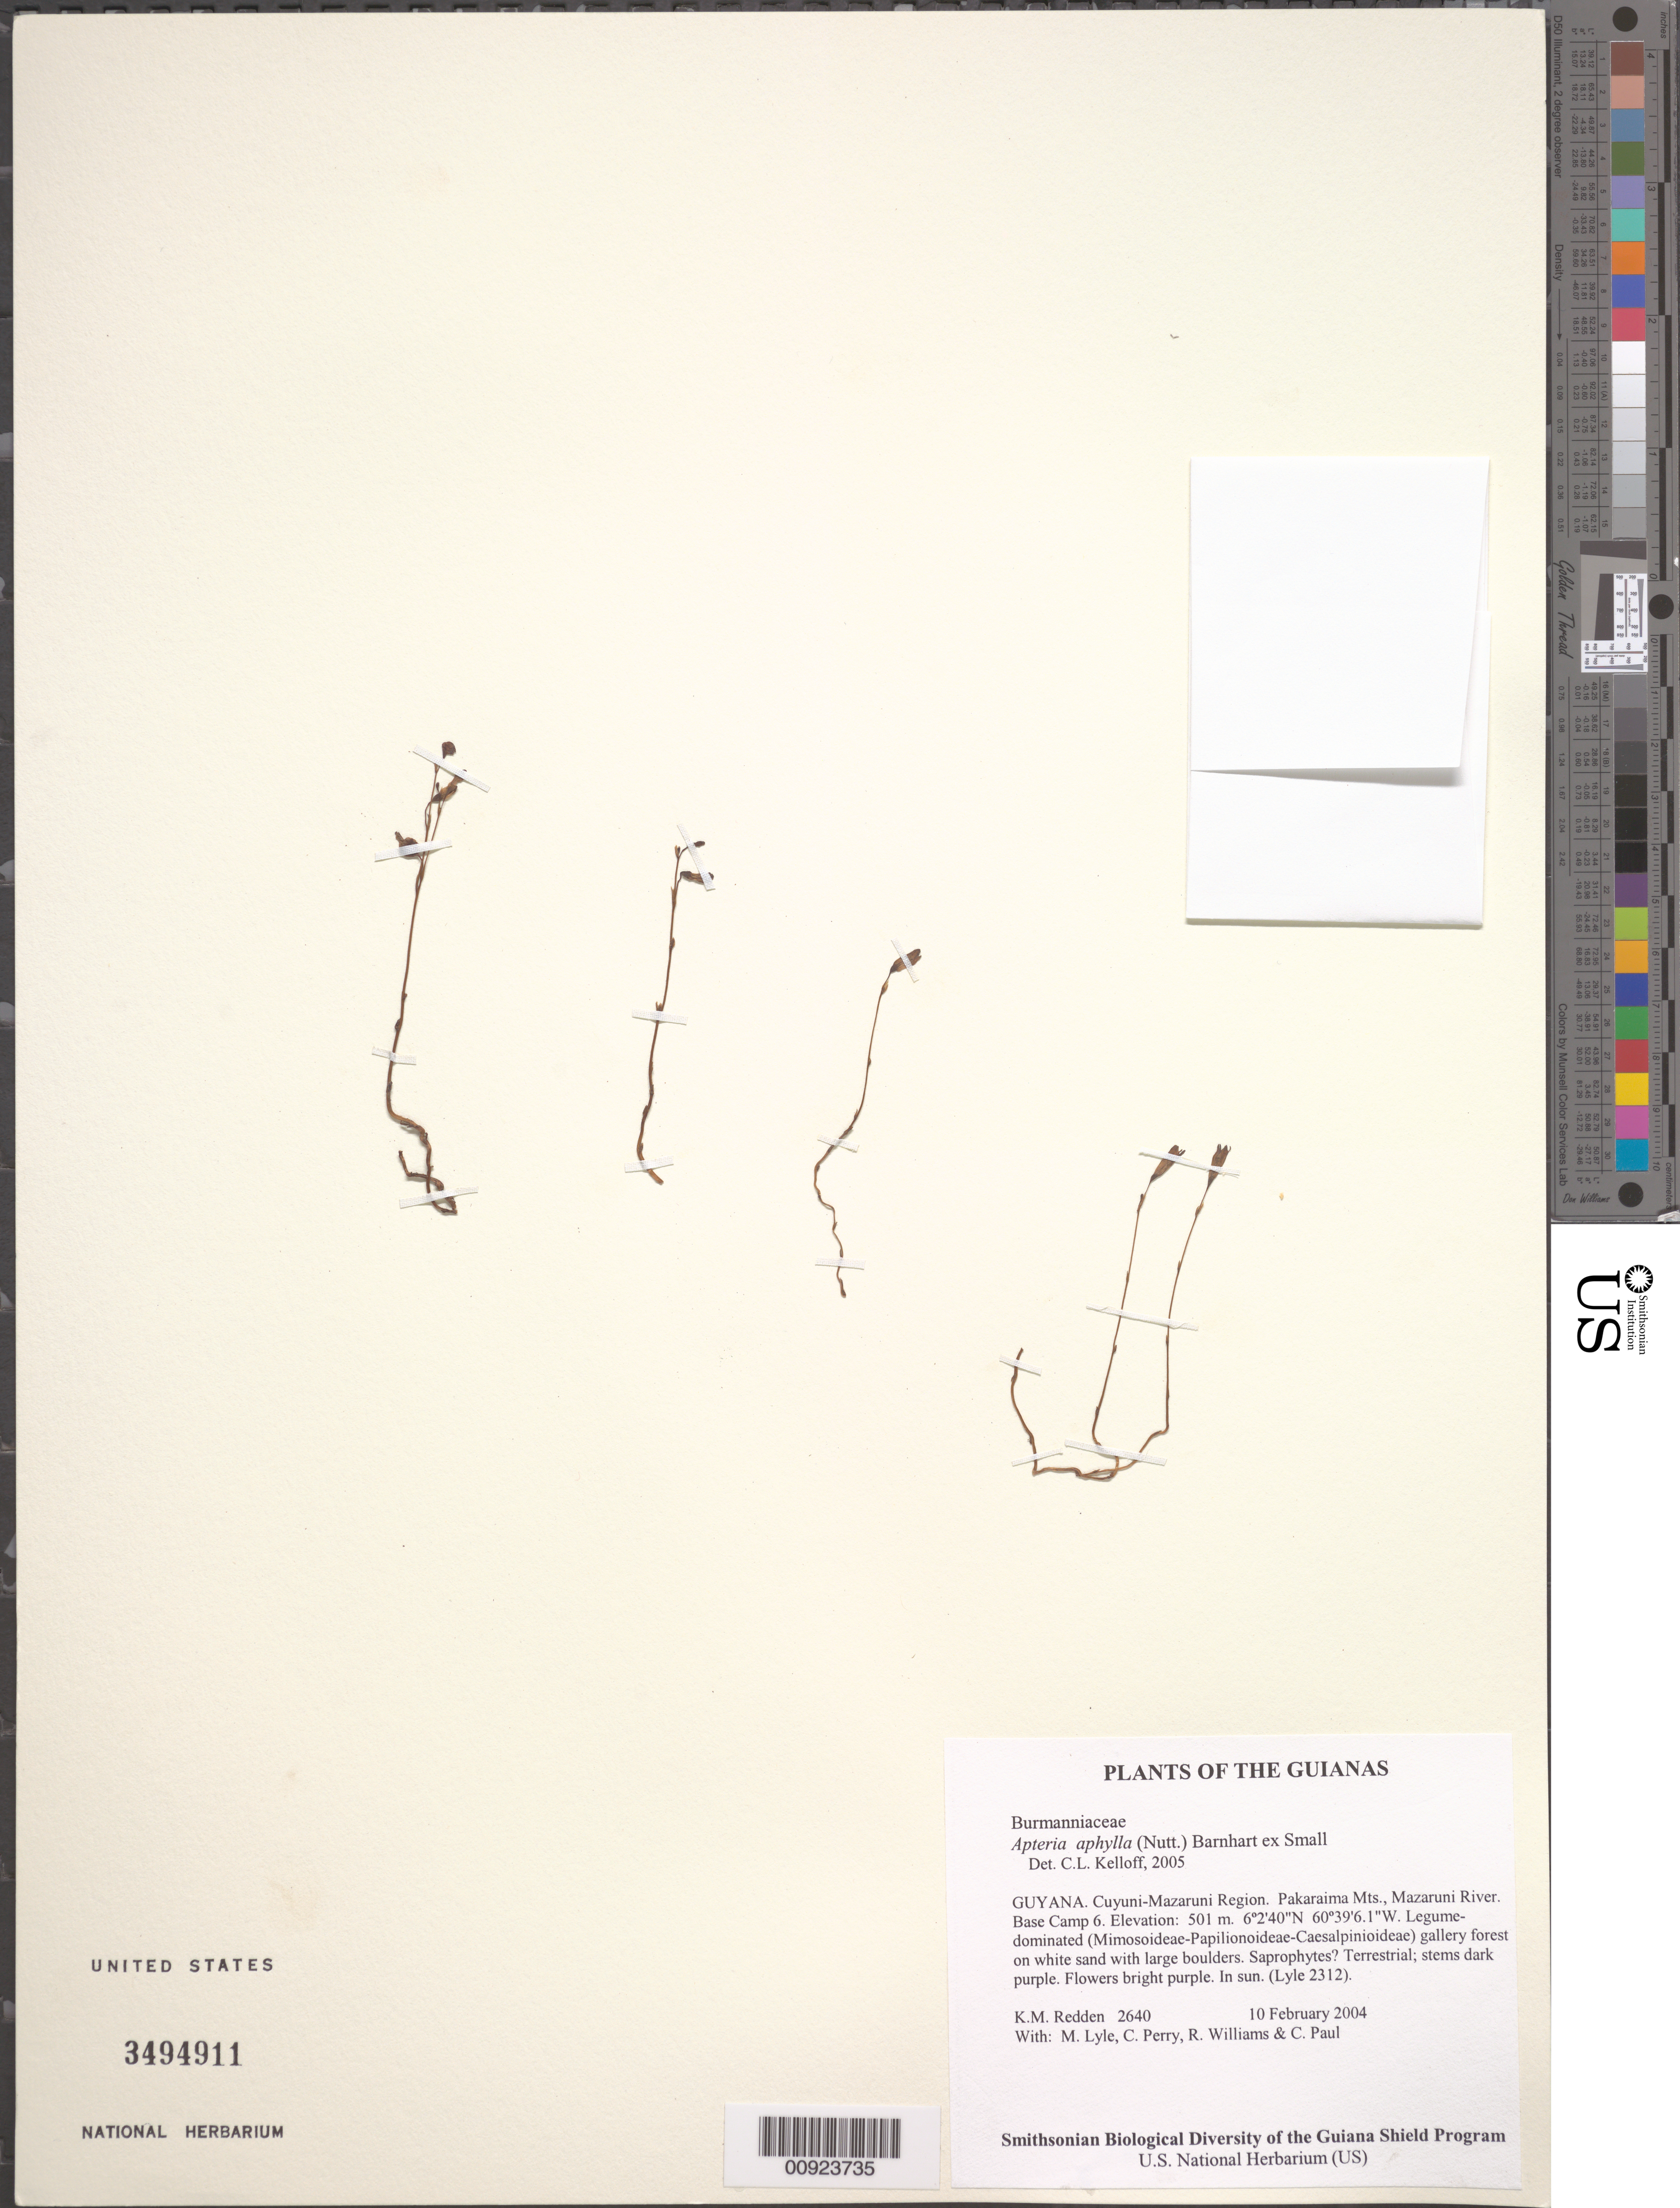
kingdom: Plantae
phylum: Tracheophyta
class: Liliopsida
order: Dioscoreales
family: Burmanniaceae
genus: Apteria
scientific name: Apteria aphylla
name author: (Nutt.) Barnhart ex Small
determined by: Kelloff, Carol L., (US), Smithsonian Institution - National Museum of Natural History (UNITED STATES)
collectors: K. M. Redden, M. Lyle, C. Perry, R. Williams & C. Paul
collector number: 2640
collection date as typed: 10 February 2004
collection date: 2004-02-10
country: Guyana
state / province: Cuyuni-Mazaruni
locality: Pakaraima Mts., Mazaruni River. Base Camp 6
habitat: Legume-dominated (Mimosoideae-Papilionoideae-Caesalpinioideae) gallery forest on white sand with large boulders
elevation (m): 501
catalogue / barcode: US 3494911